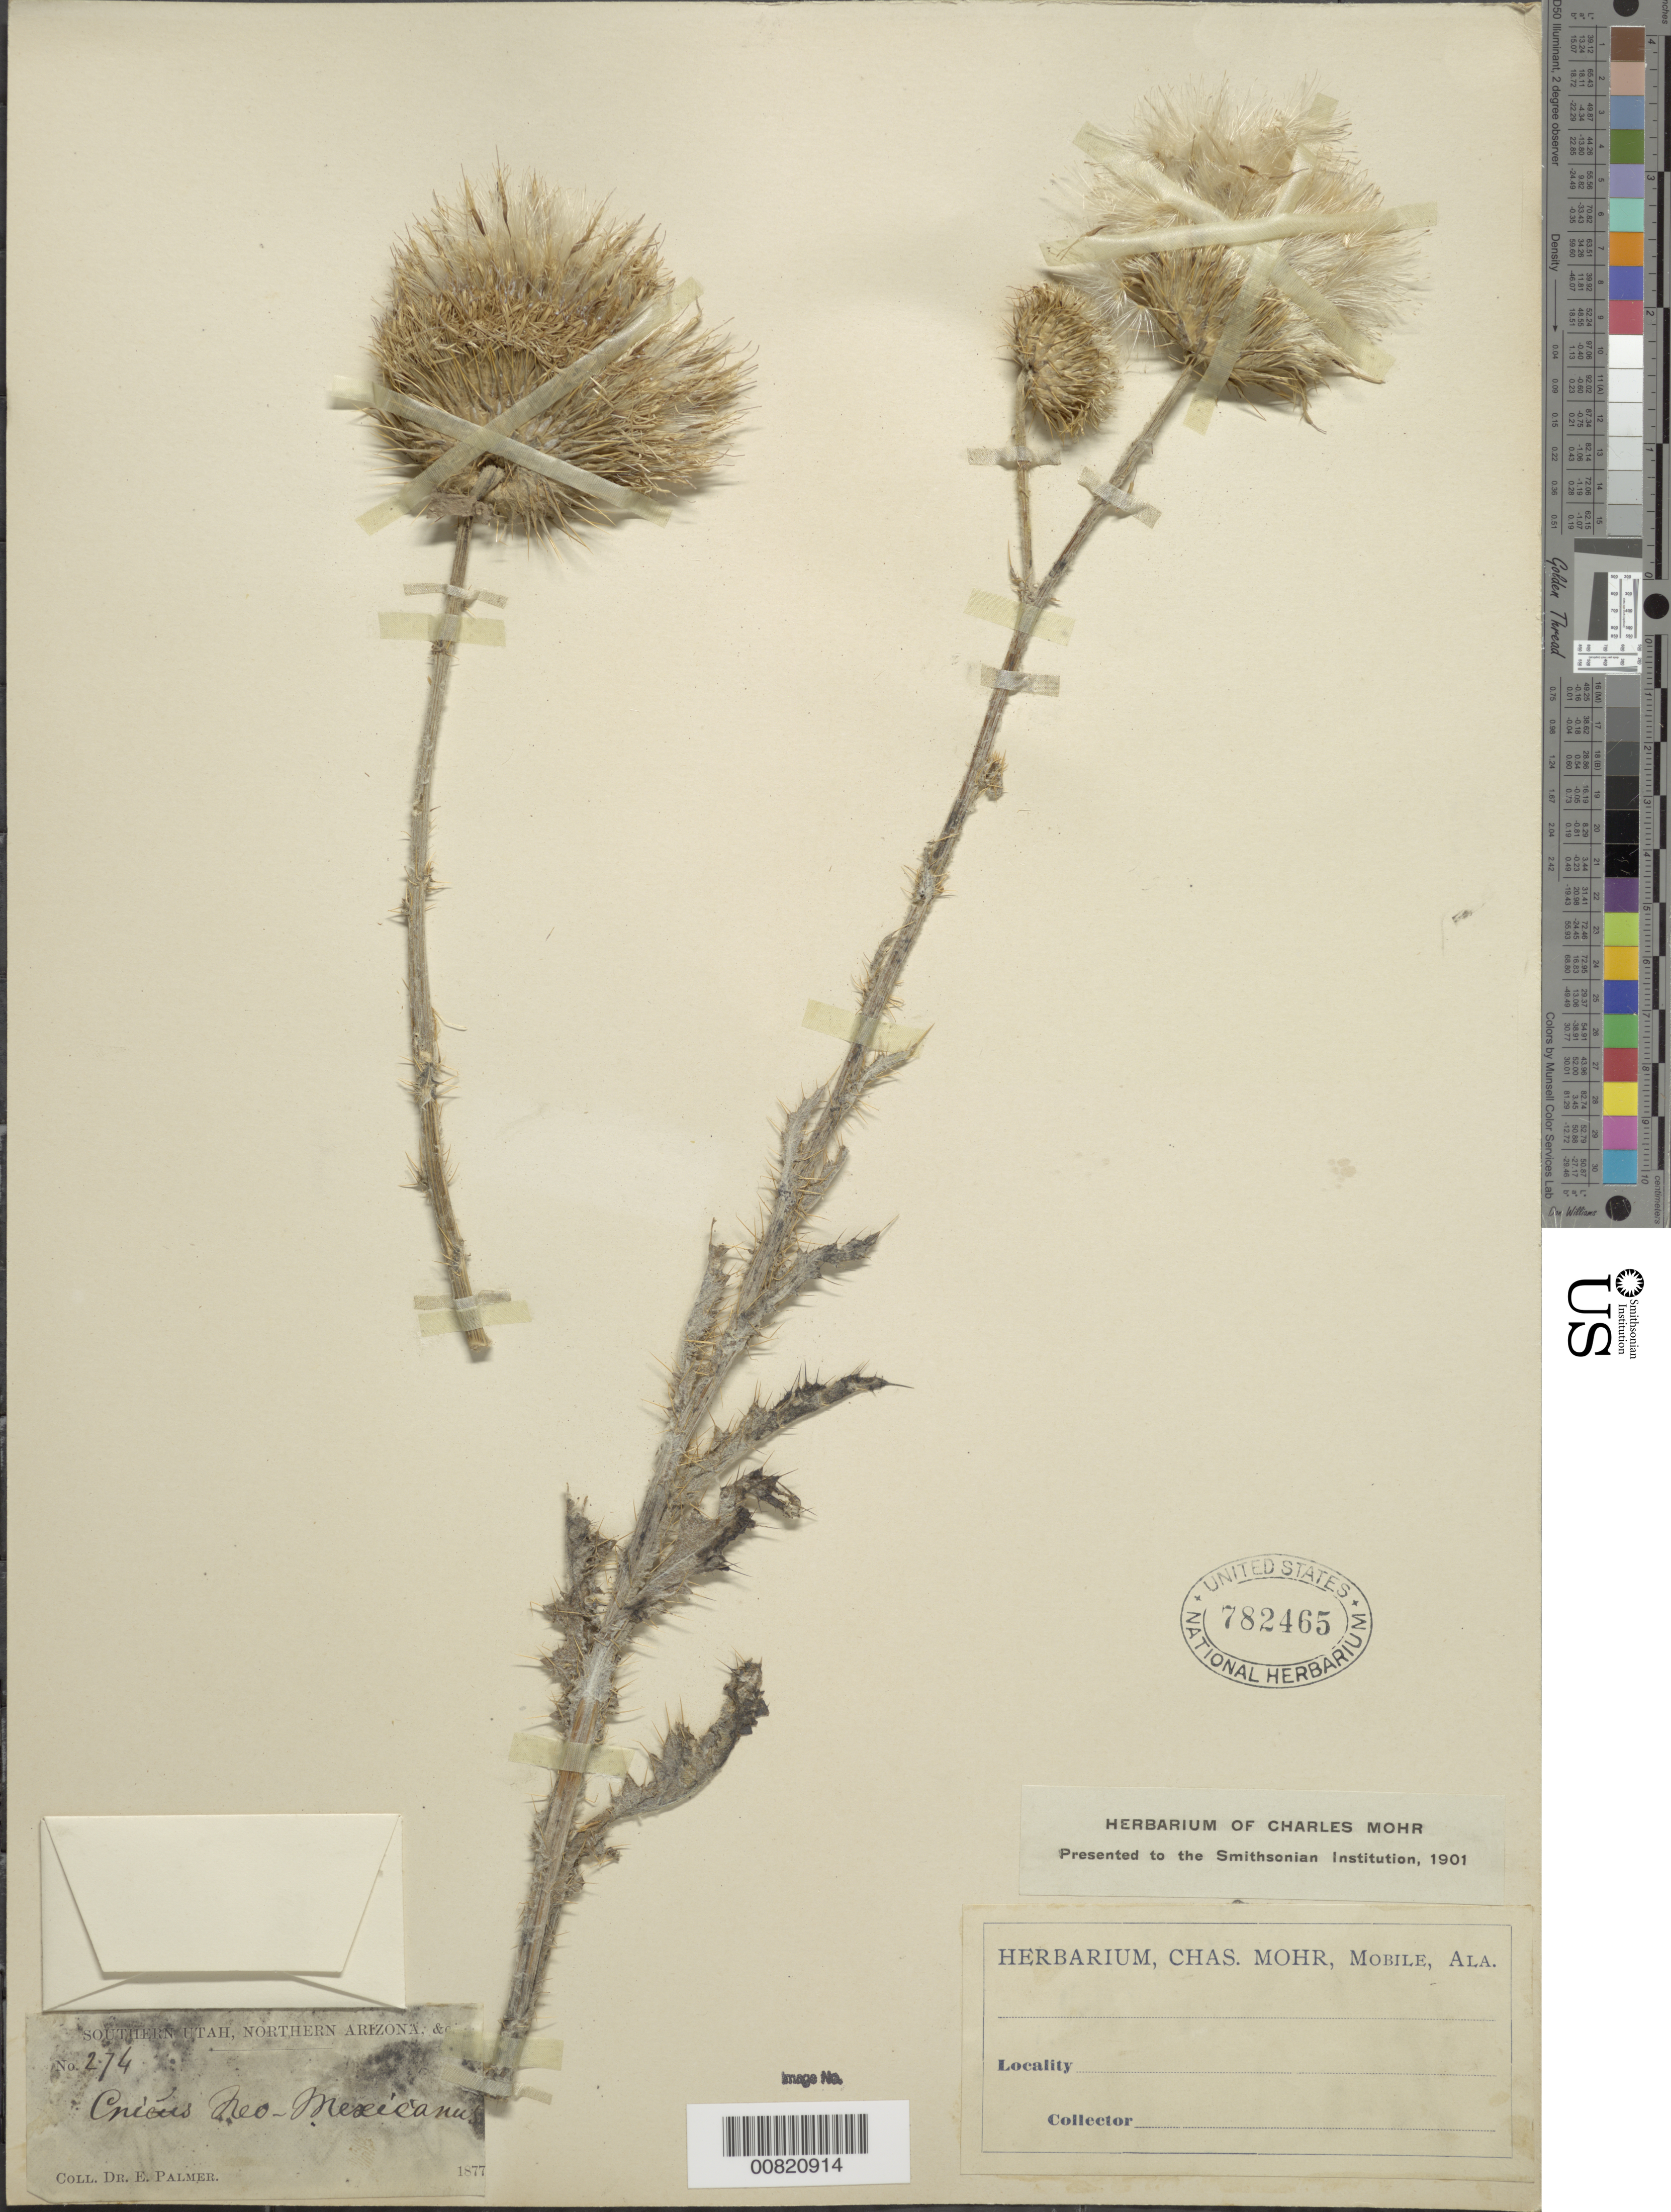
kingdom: Plantae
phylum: Tracheophyta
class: Magnoliopsida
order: Asterales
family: Asteraceae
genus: Cirsium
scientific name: Cirsium neomexicanum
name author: A. Gray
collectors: E. Palmer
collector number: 274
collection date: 1877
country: United States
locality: Southern Utah, Northern Arizona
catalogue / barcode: US 782465